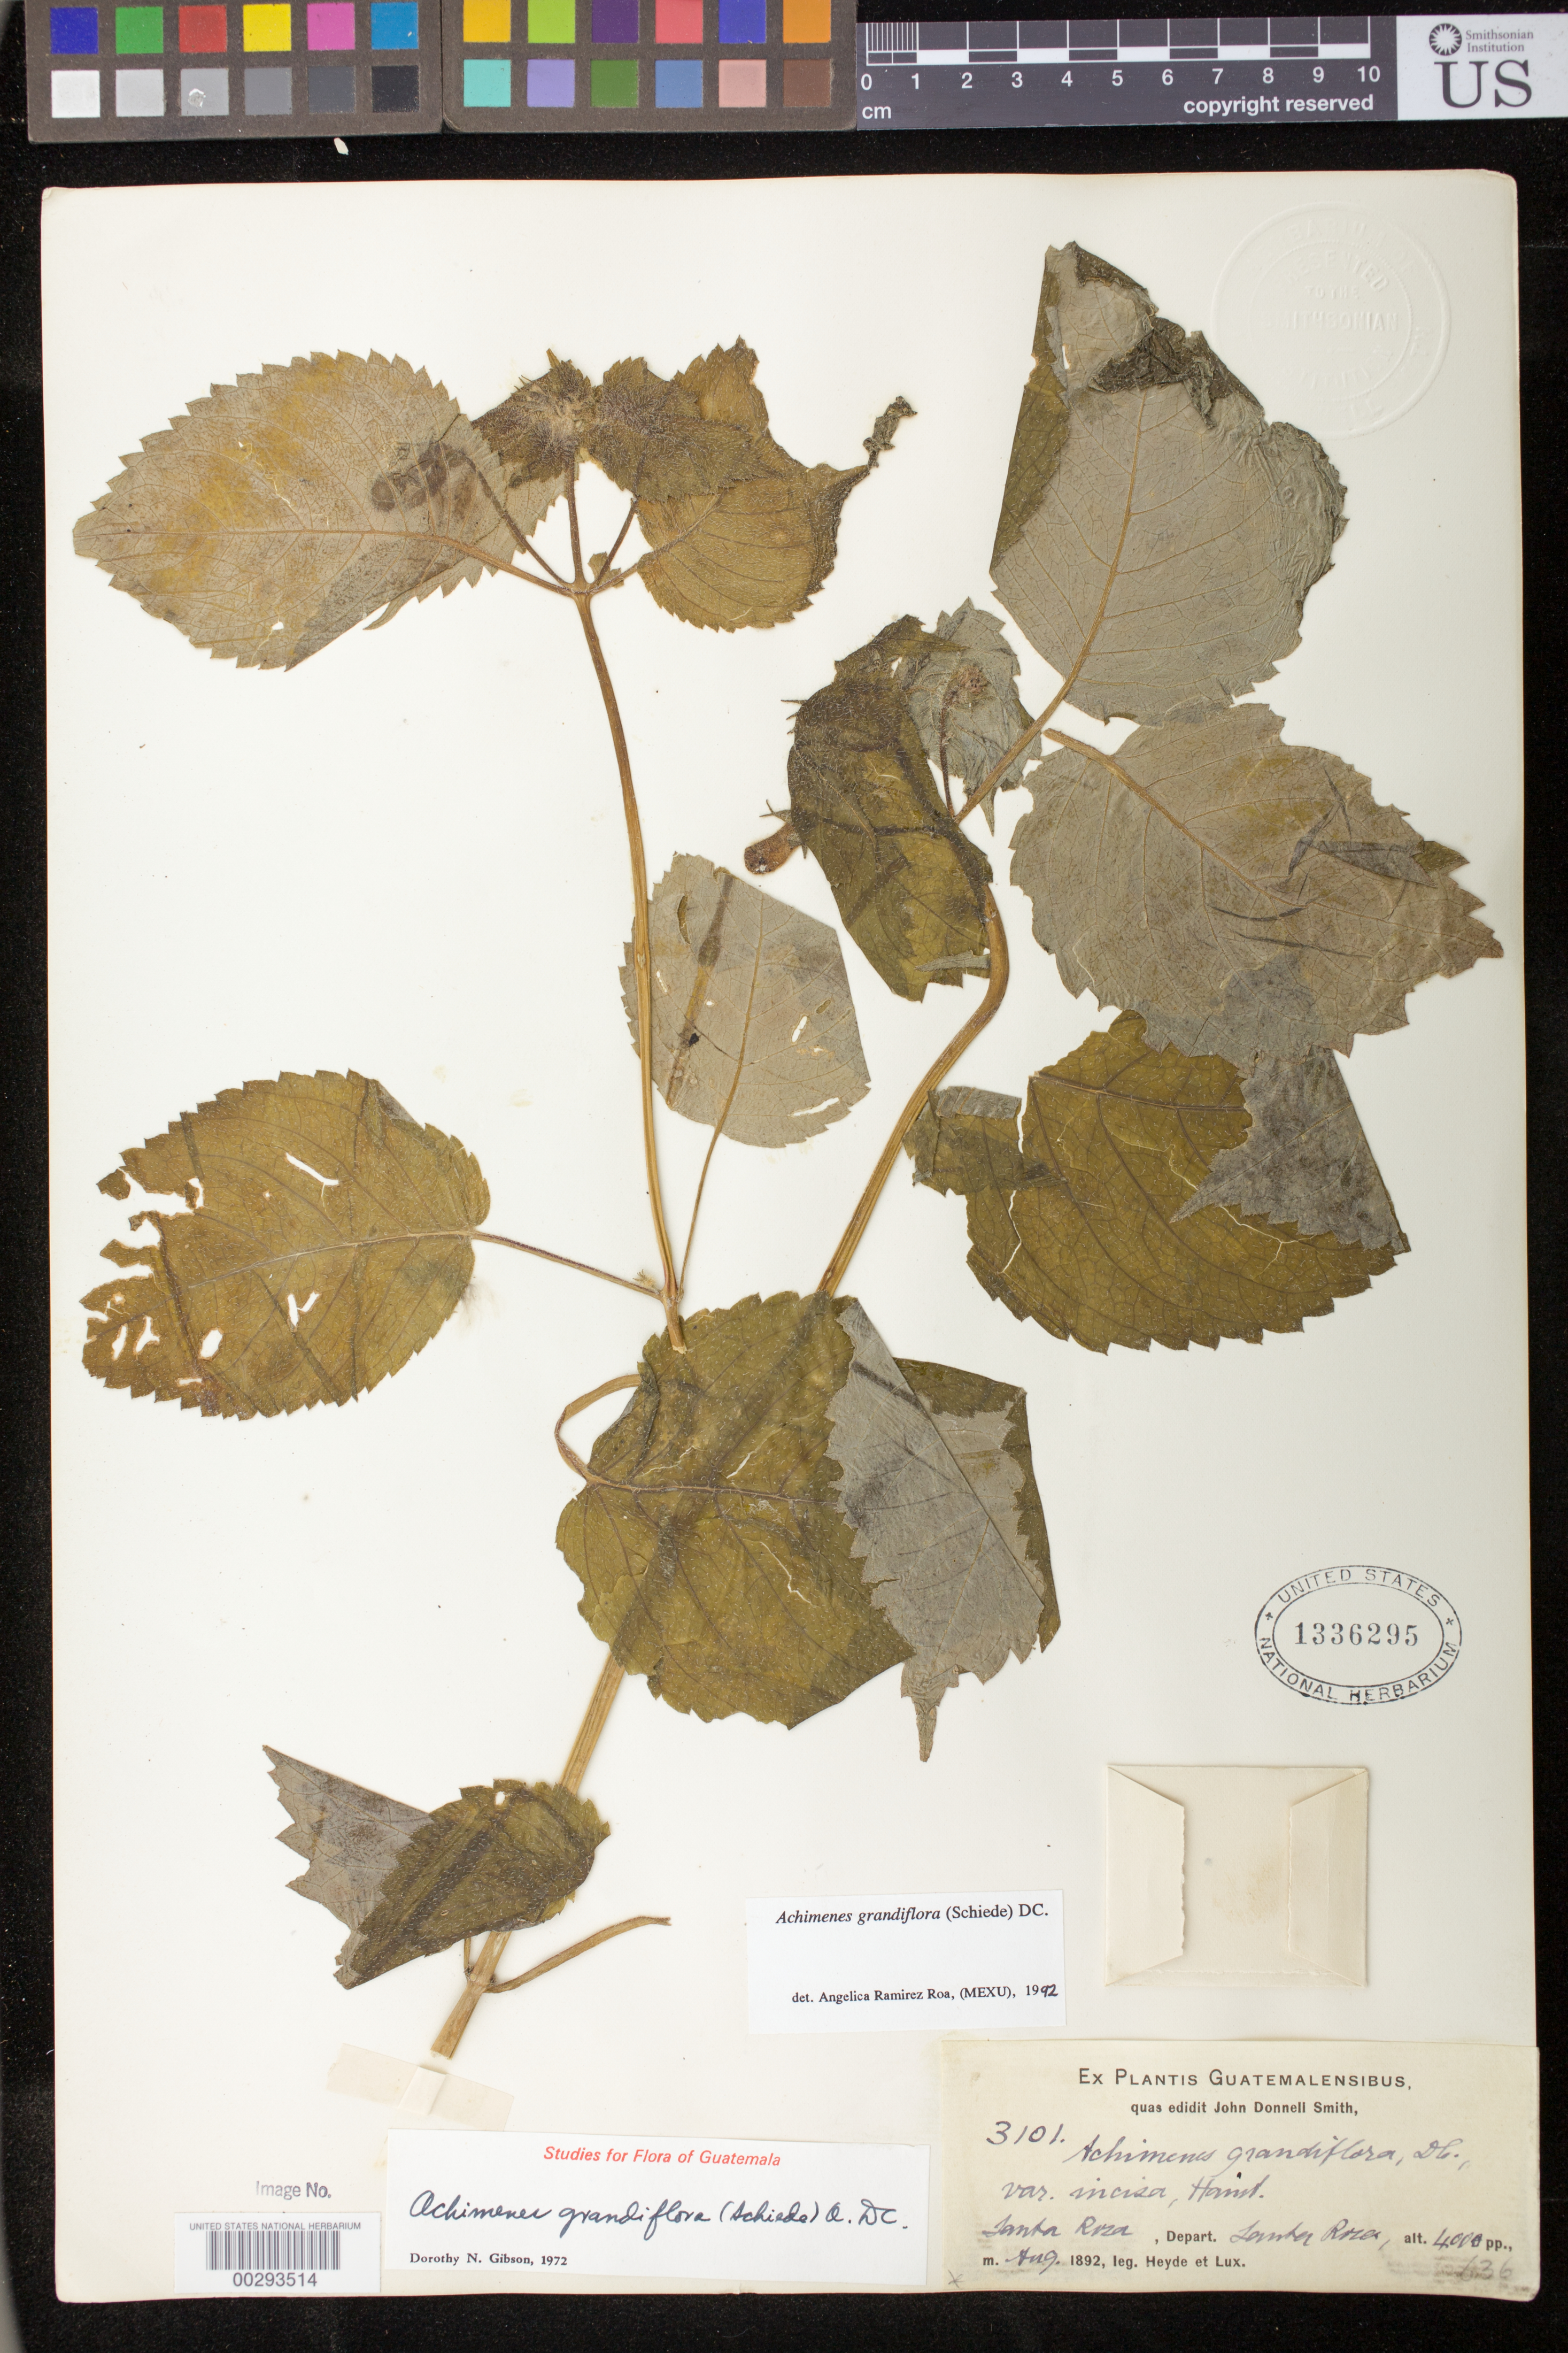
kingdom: Plantae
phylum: Tracheophyta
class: Magnoliopsida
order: Lamiales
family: Gesneriaceae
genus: Achimenes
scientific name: Achimenes grandiflora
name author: (Schiede) DC.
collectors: E. T. Heyde & E. Lux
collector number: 3101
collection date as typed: Aug 1892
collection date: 1892-08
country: Guatemala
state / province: Santa Rosa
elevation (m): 400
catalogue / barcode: US 1336295